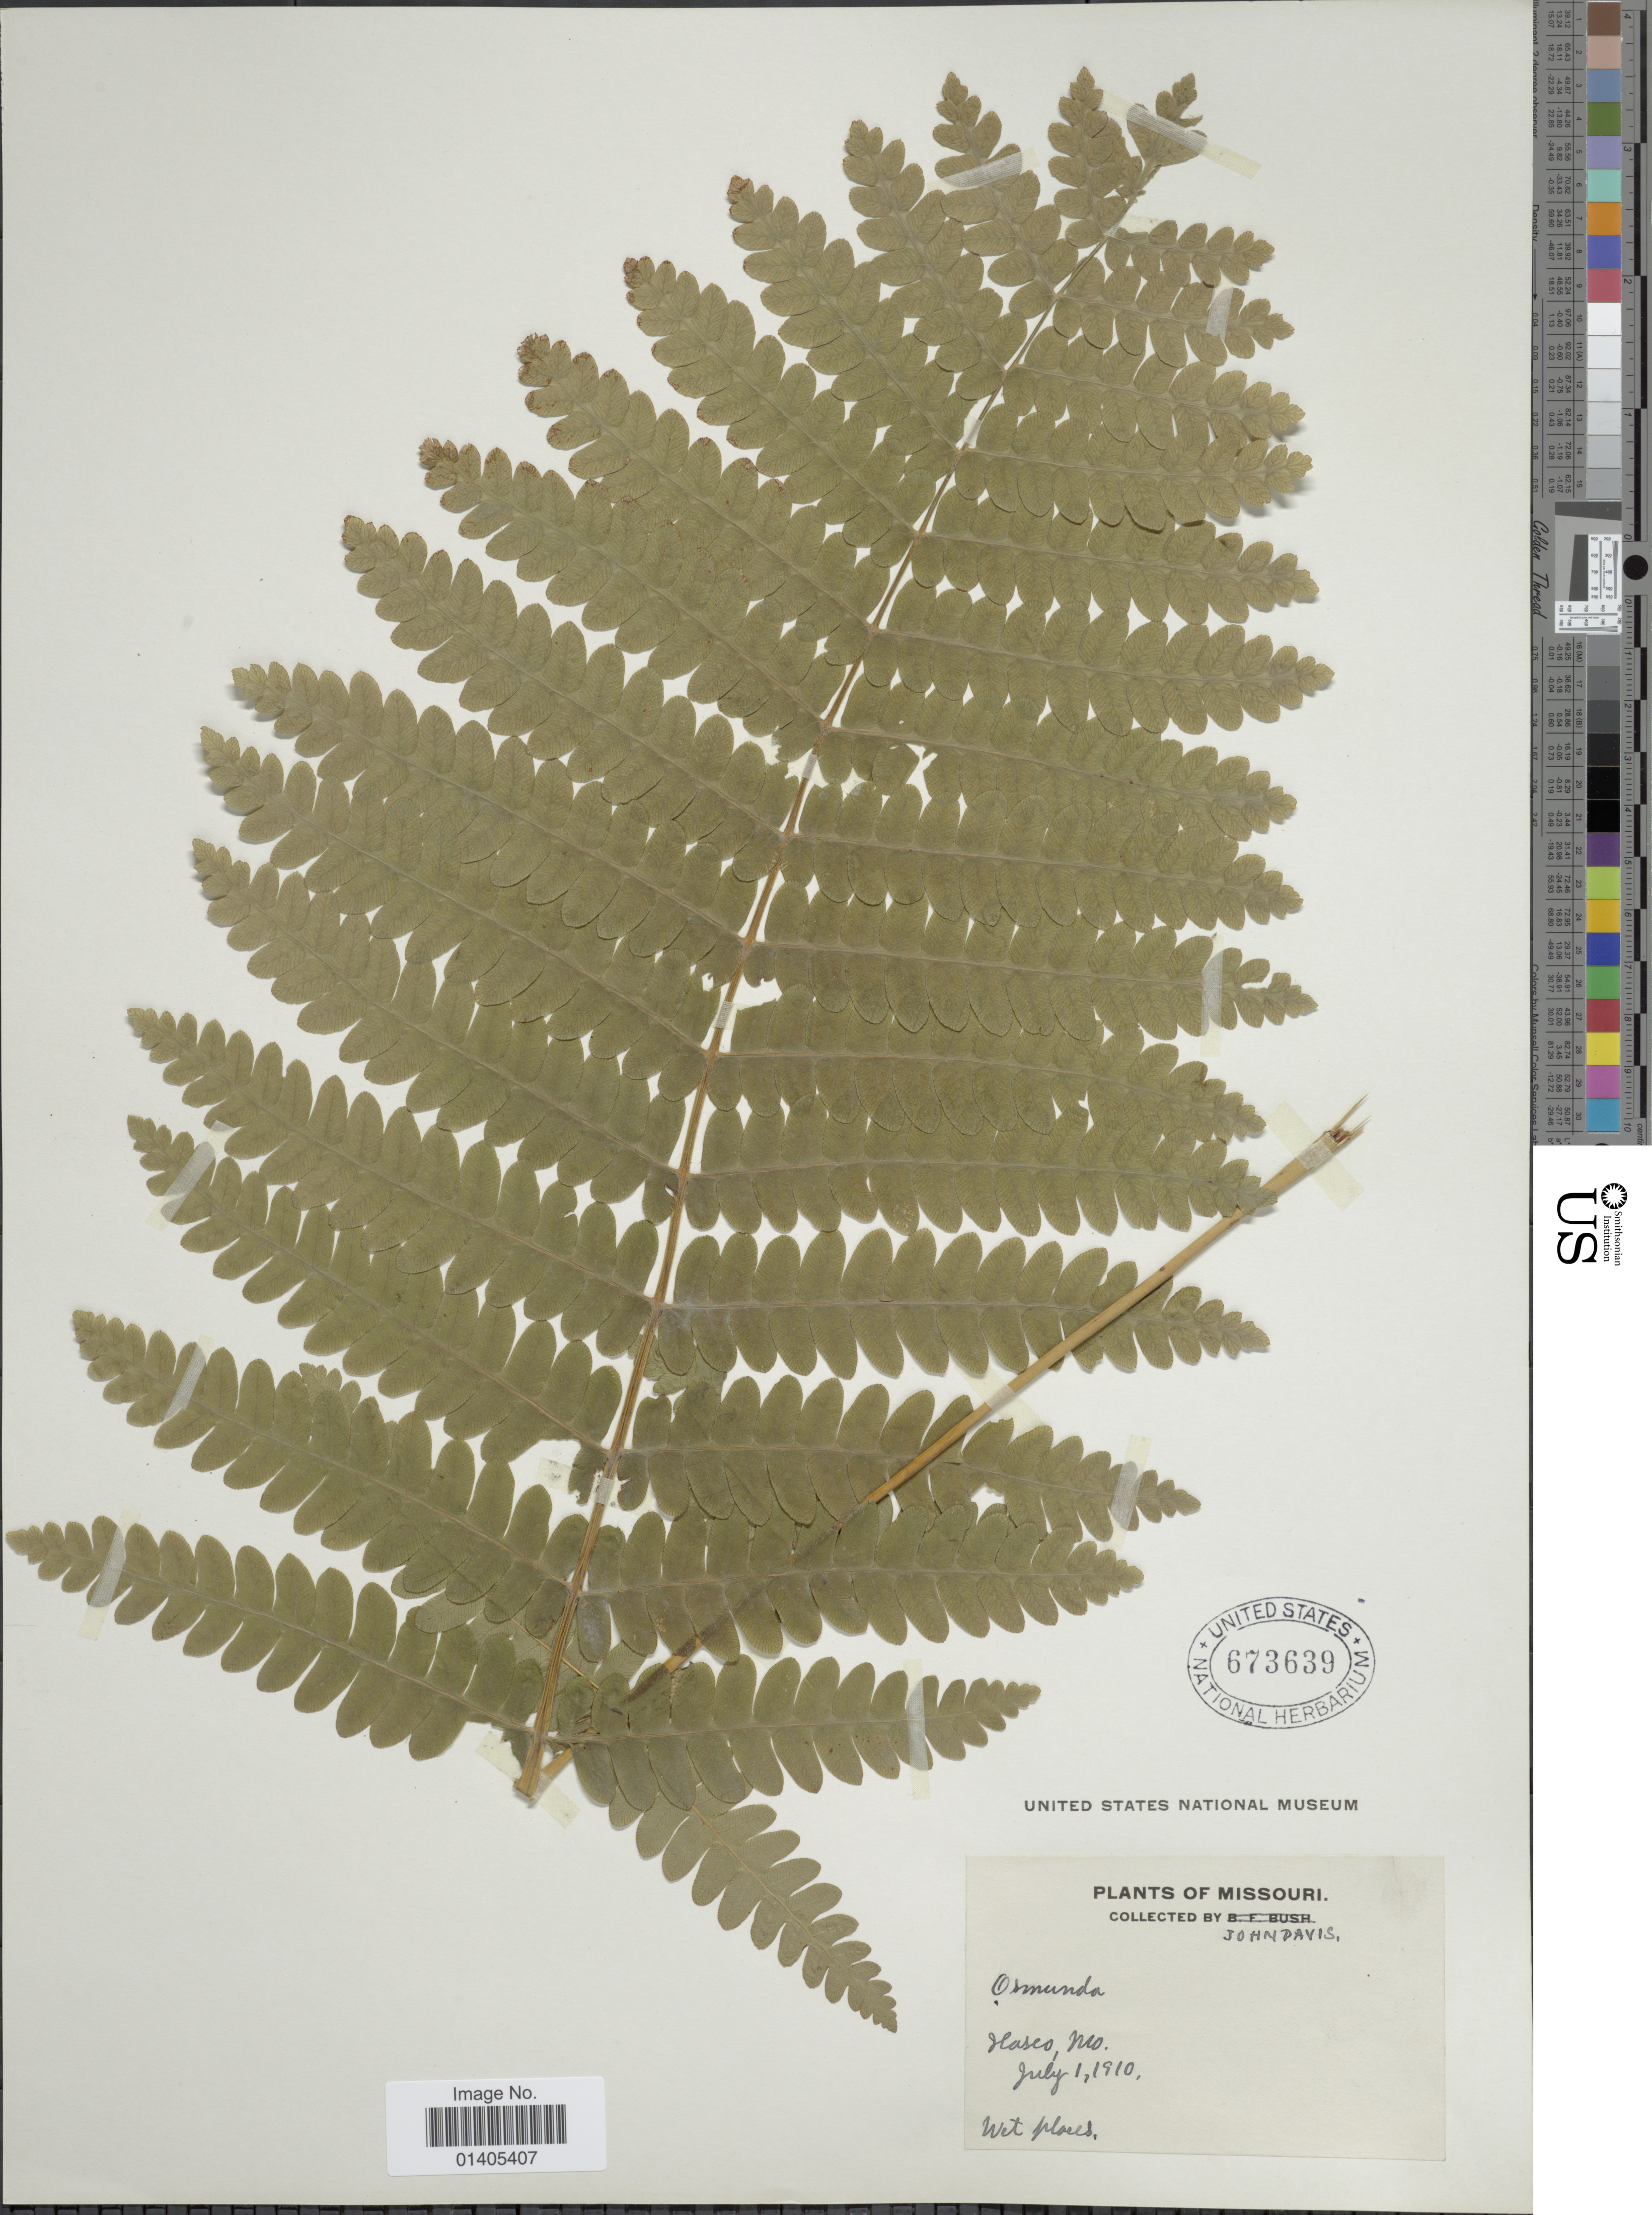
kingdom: Plantae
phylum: Tracheophyta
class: Polypodiopsida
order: Osmundales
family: Osmundaceae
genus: Osmunda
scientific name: Osmunda claytoniana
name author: (L.) Tagawa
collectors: J. Davis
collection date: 1910-07-01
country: United States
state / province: Missouri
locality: Ilasco, Mo.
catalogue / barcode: US 673639